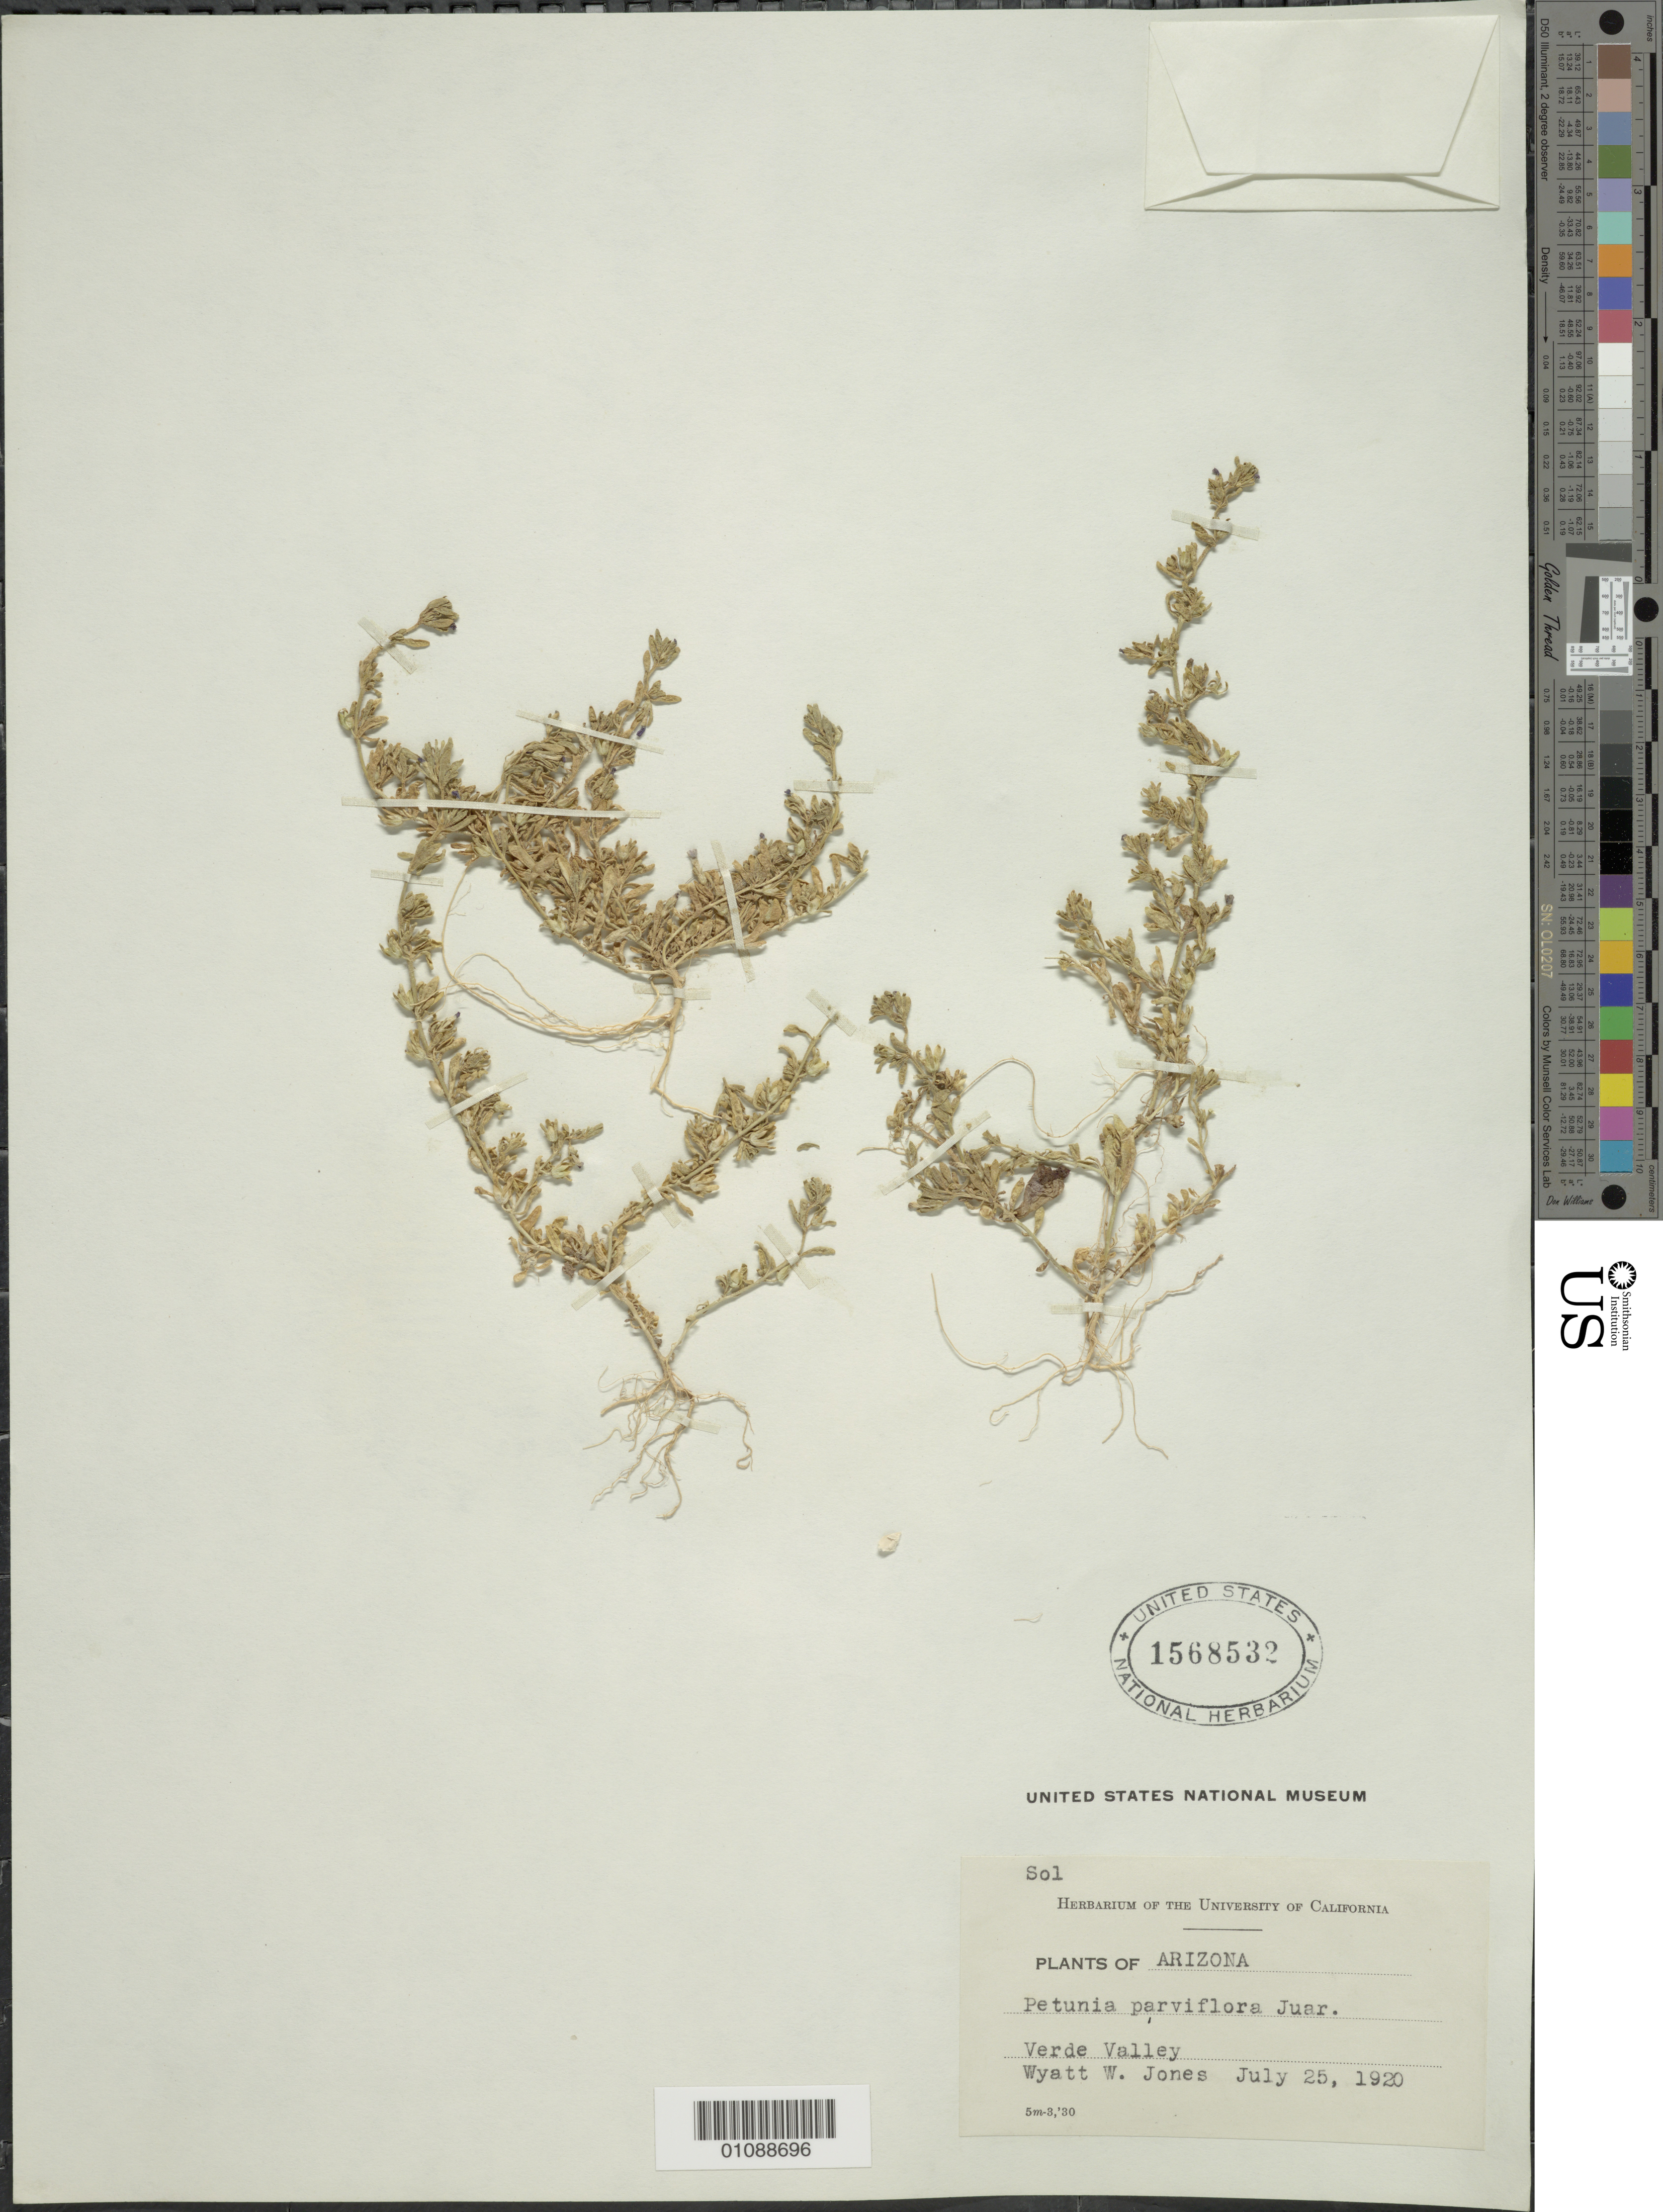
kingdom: Plantae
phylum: Tracheophyta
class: Magnoliopsida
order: Solanales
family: Solanaceae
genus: Petunia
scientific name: Petunia parviflora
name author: Juss.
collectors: W. W. Jones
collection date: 1920-07-25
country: United States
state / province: Arizona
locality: Verde Valley.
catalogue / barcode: US 1568532